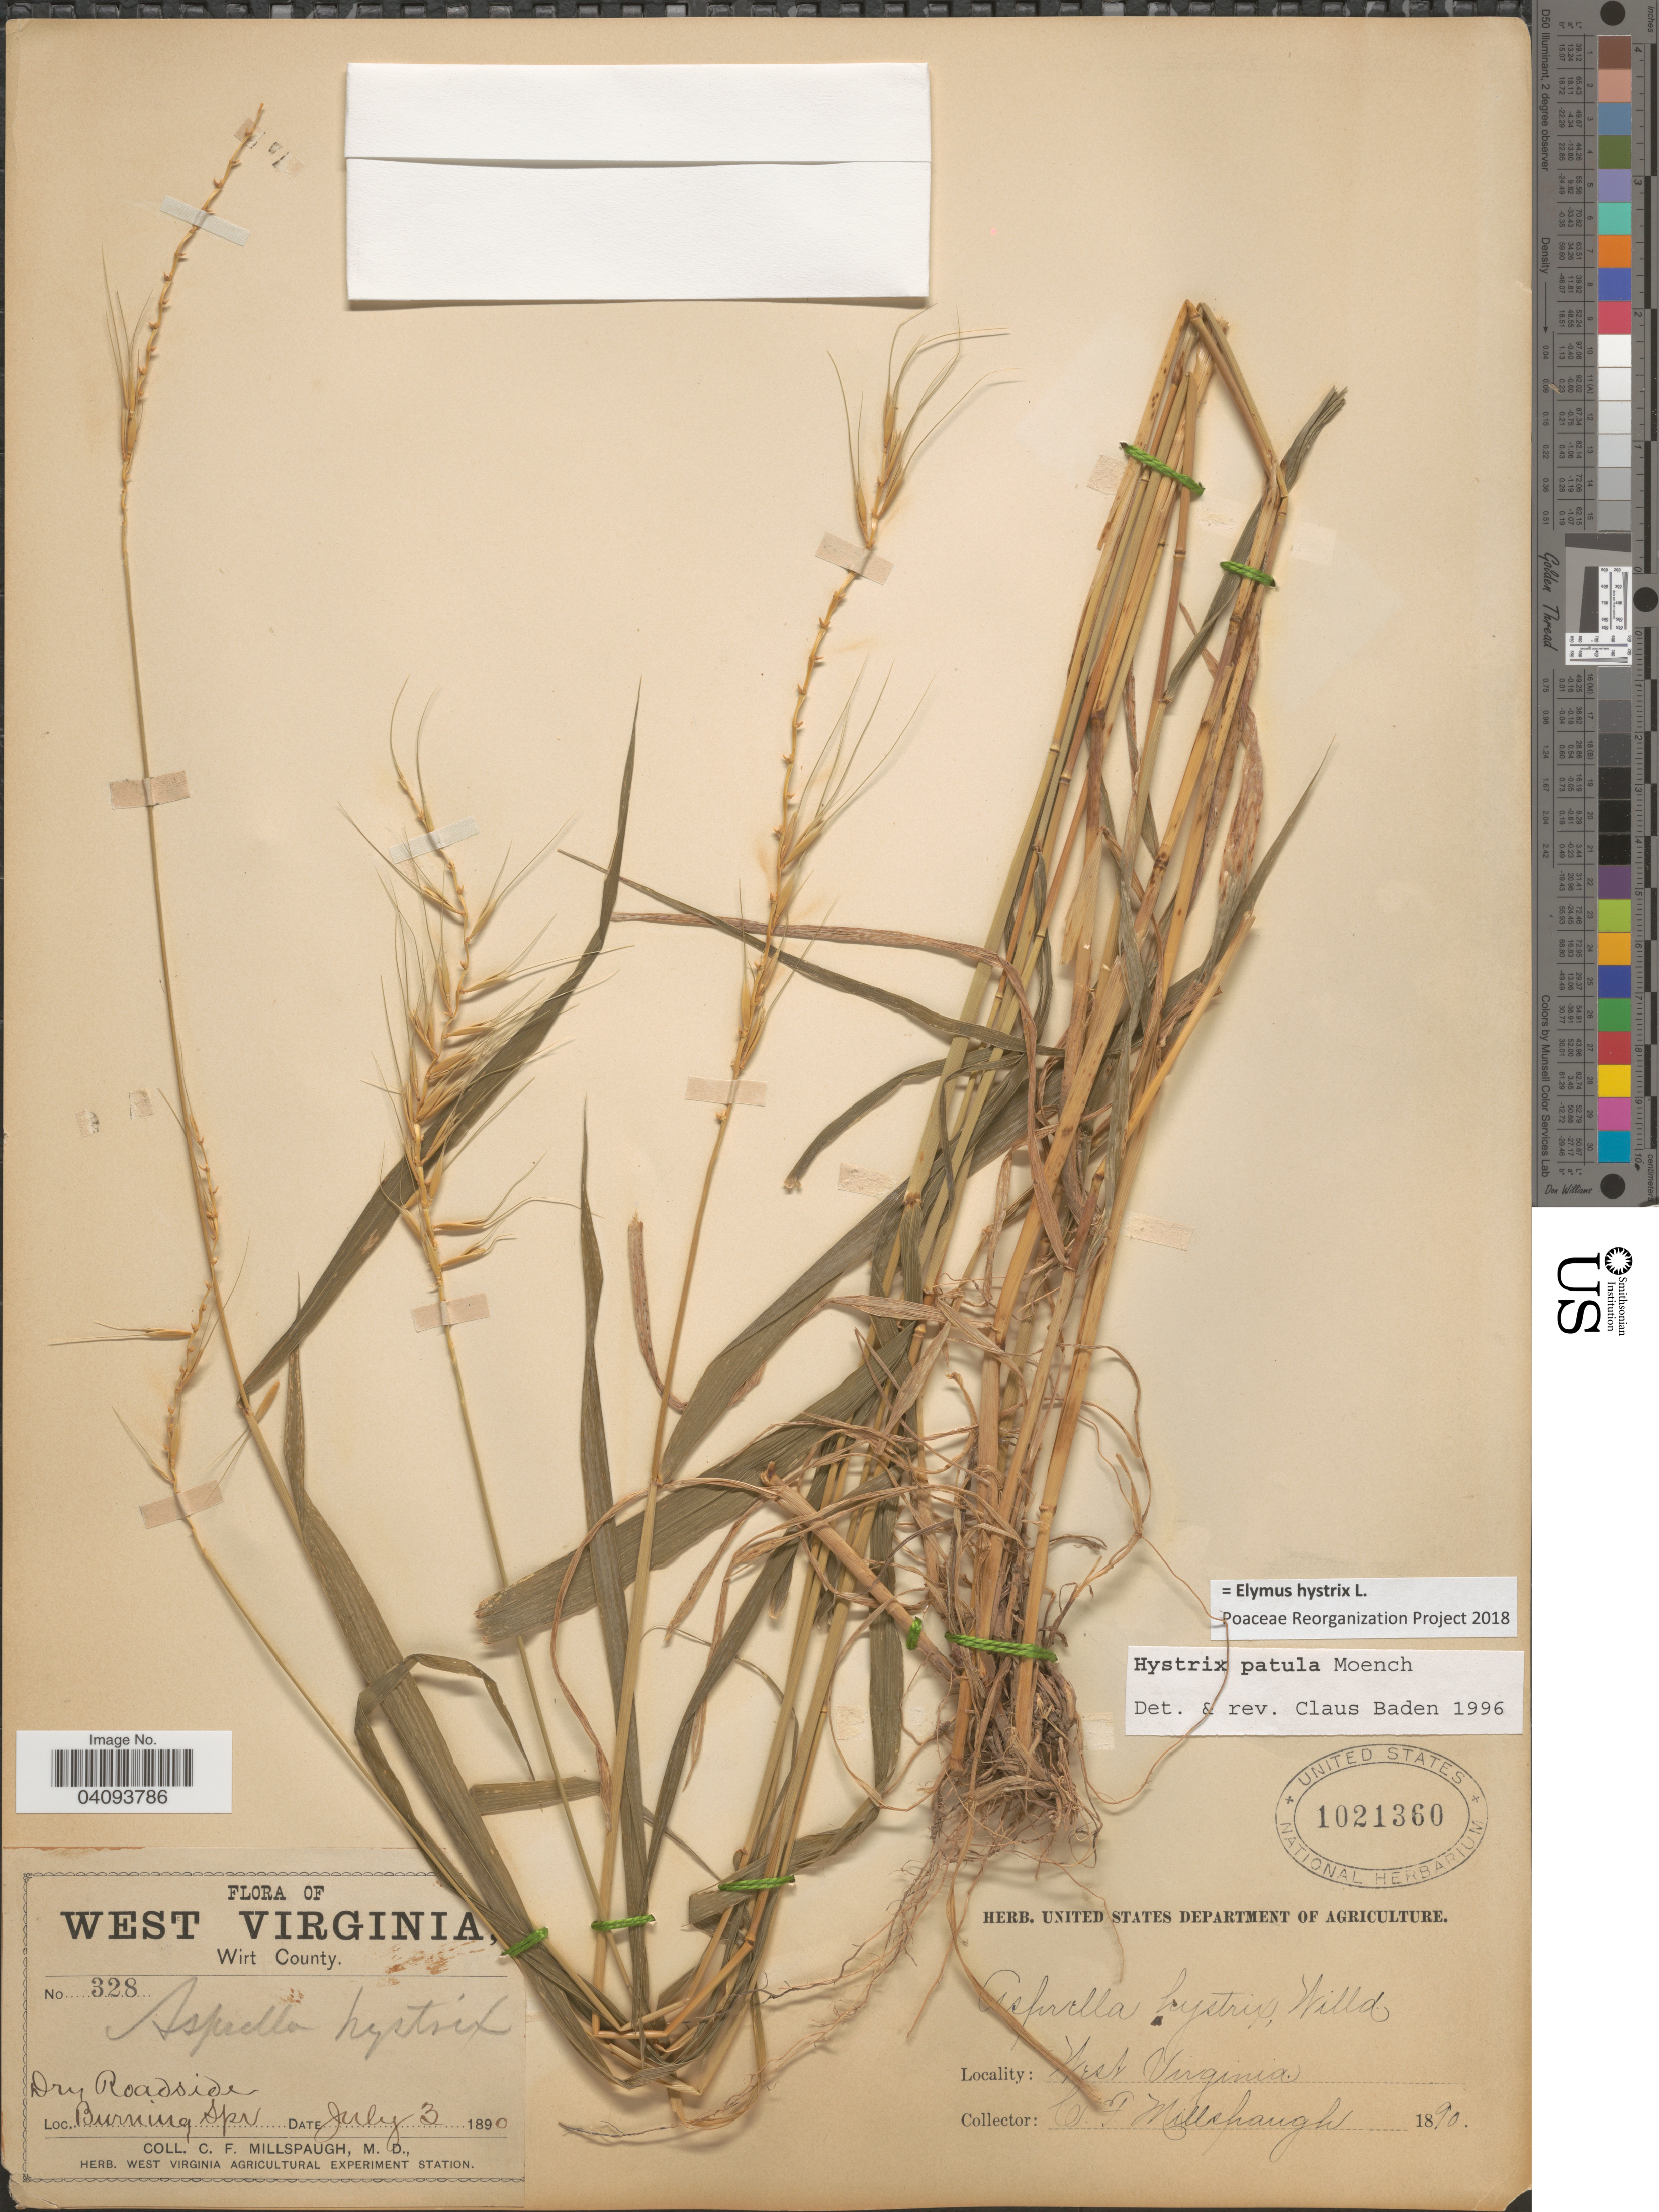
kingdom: Plantae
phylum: Tracheophyta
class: Liliopsida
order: Poales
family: Poaceae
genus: Elymus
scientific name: Elymus hystrix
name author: L.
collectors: C. F. Millspaugh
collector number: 328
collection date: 1890-07-03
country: United States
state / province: West Virginia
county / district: Wirt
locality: Burning Spr.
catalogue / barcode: US 1021360